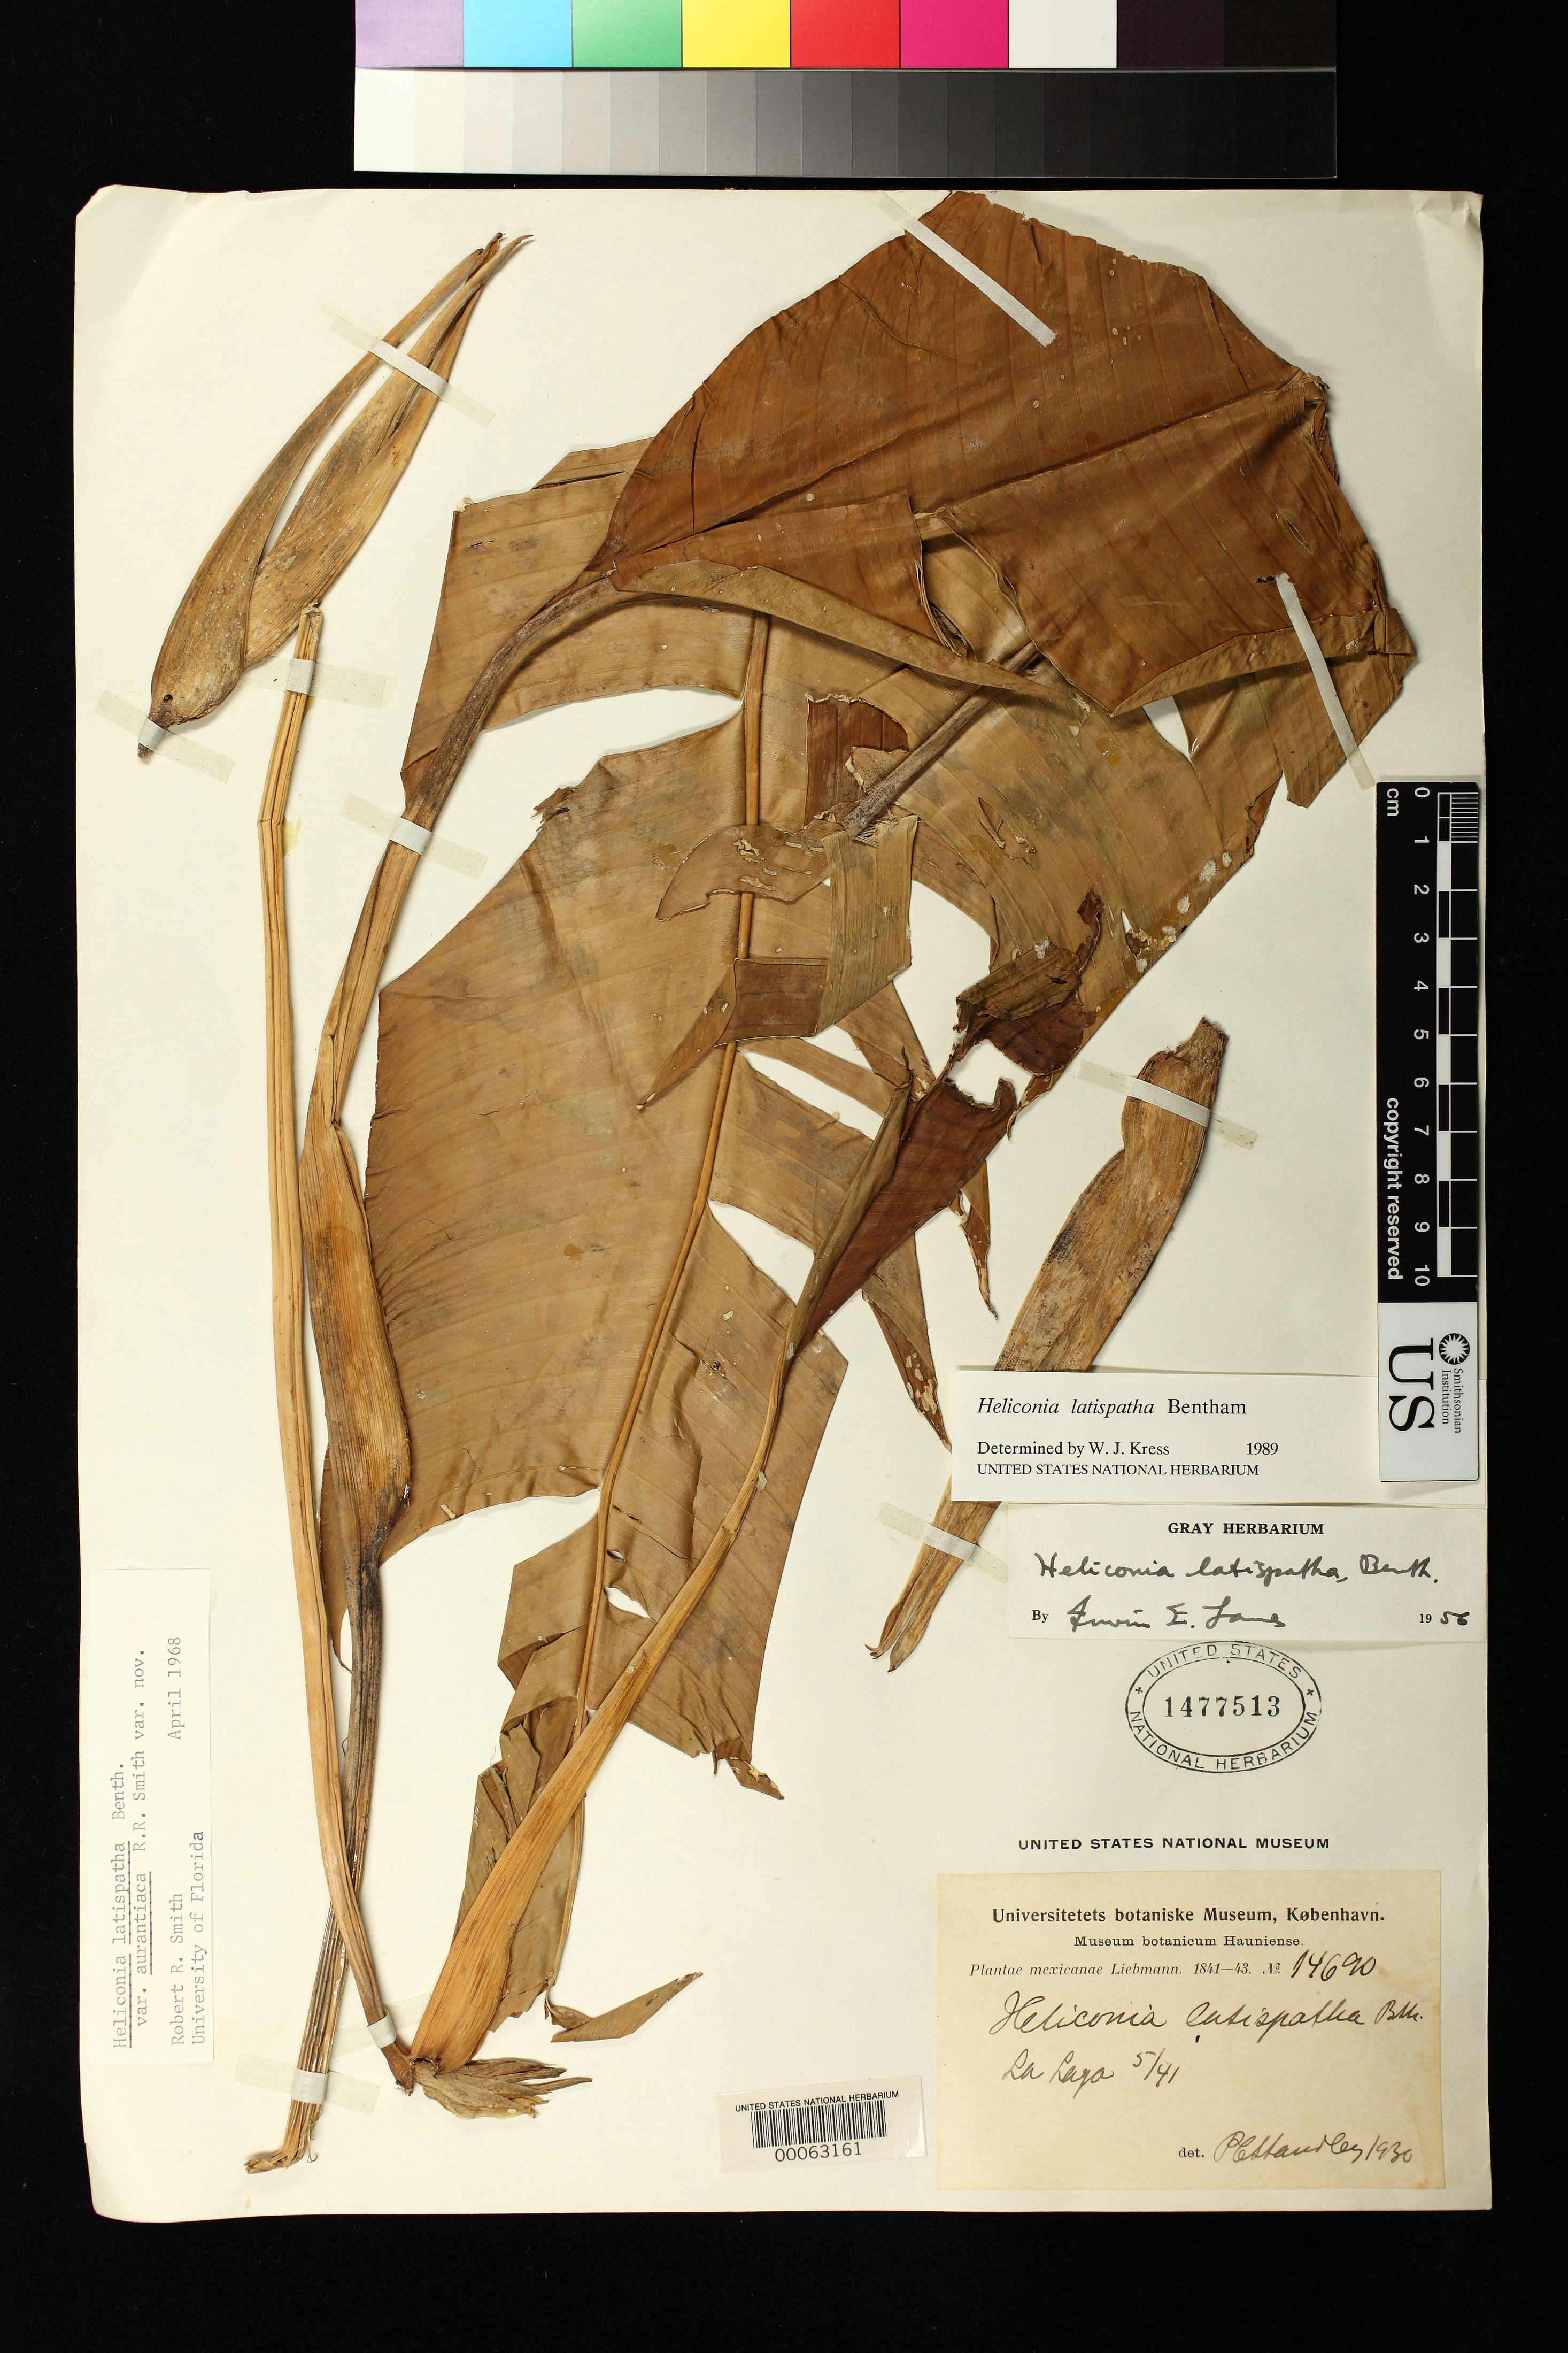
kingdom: Plantae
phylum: Tracheophyta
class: Liliopsida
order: Zingiberales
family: Heliconiaceae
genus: Heliconia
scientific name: Heliconia latispatha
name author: Benth.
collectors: F. M. Liebmann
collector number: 14690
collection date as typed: May 1841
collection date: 1841-05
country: Mexico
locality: La laga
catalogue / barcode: US 1477513